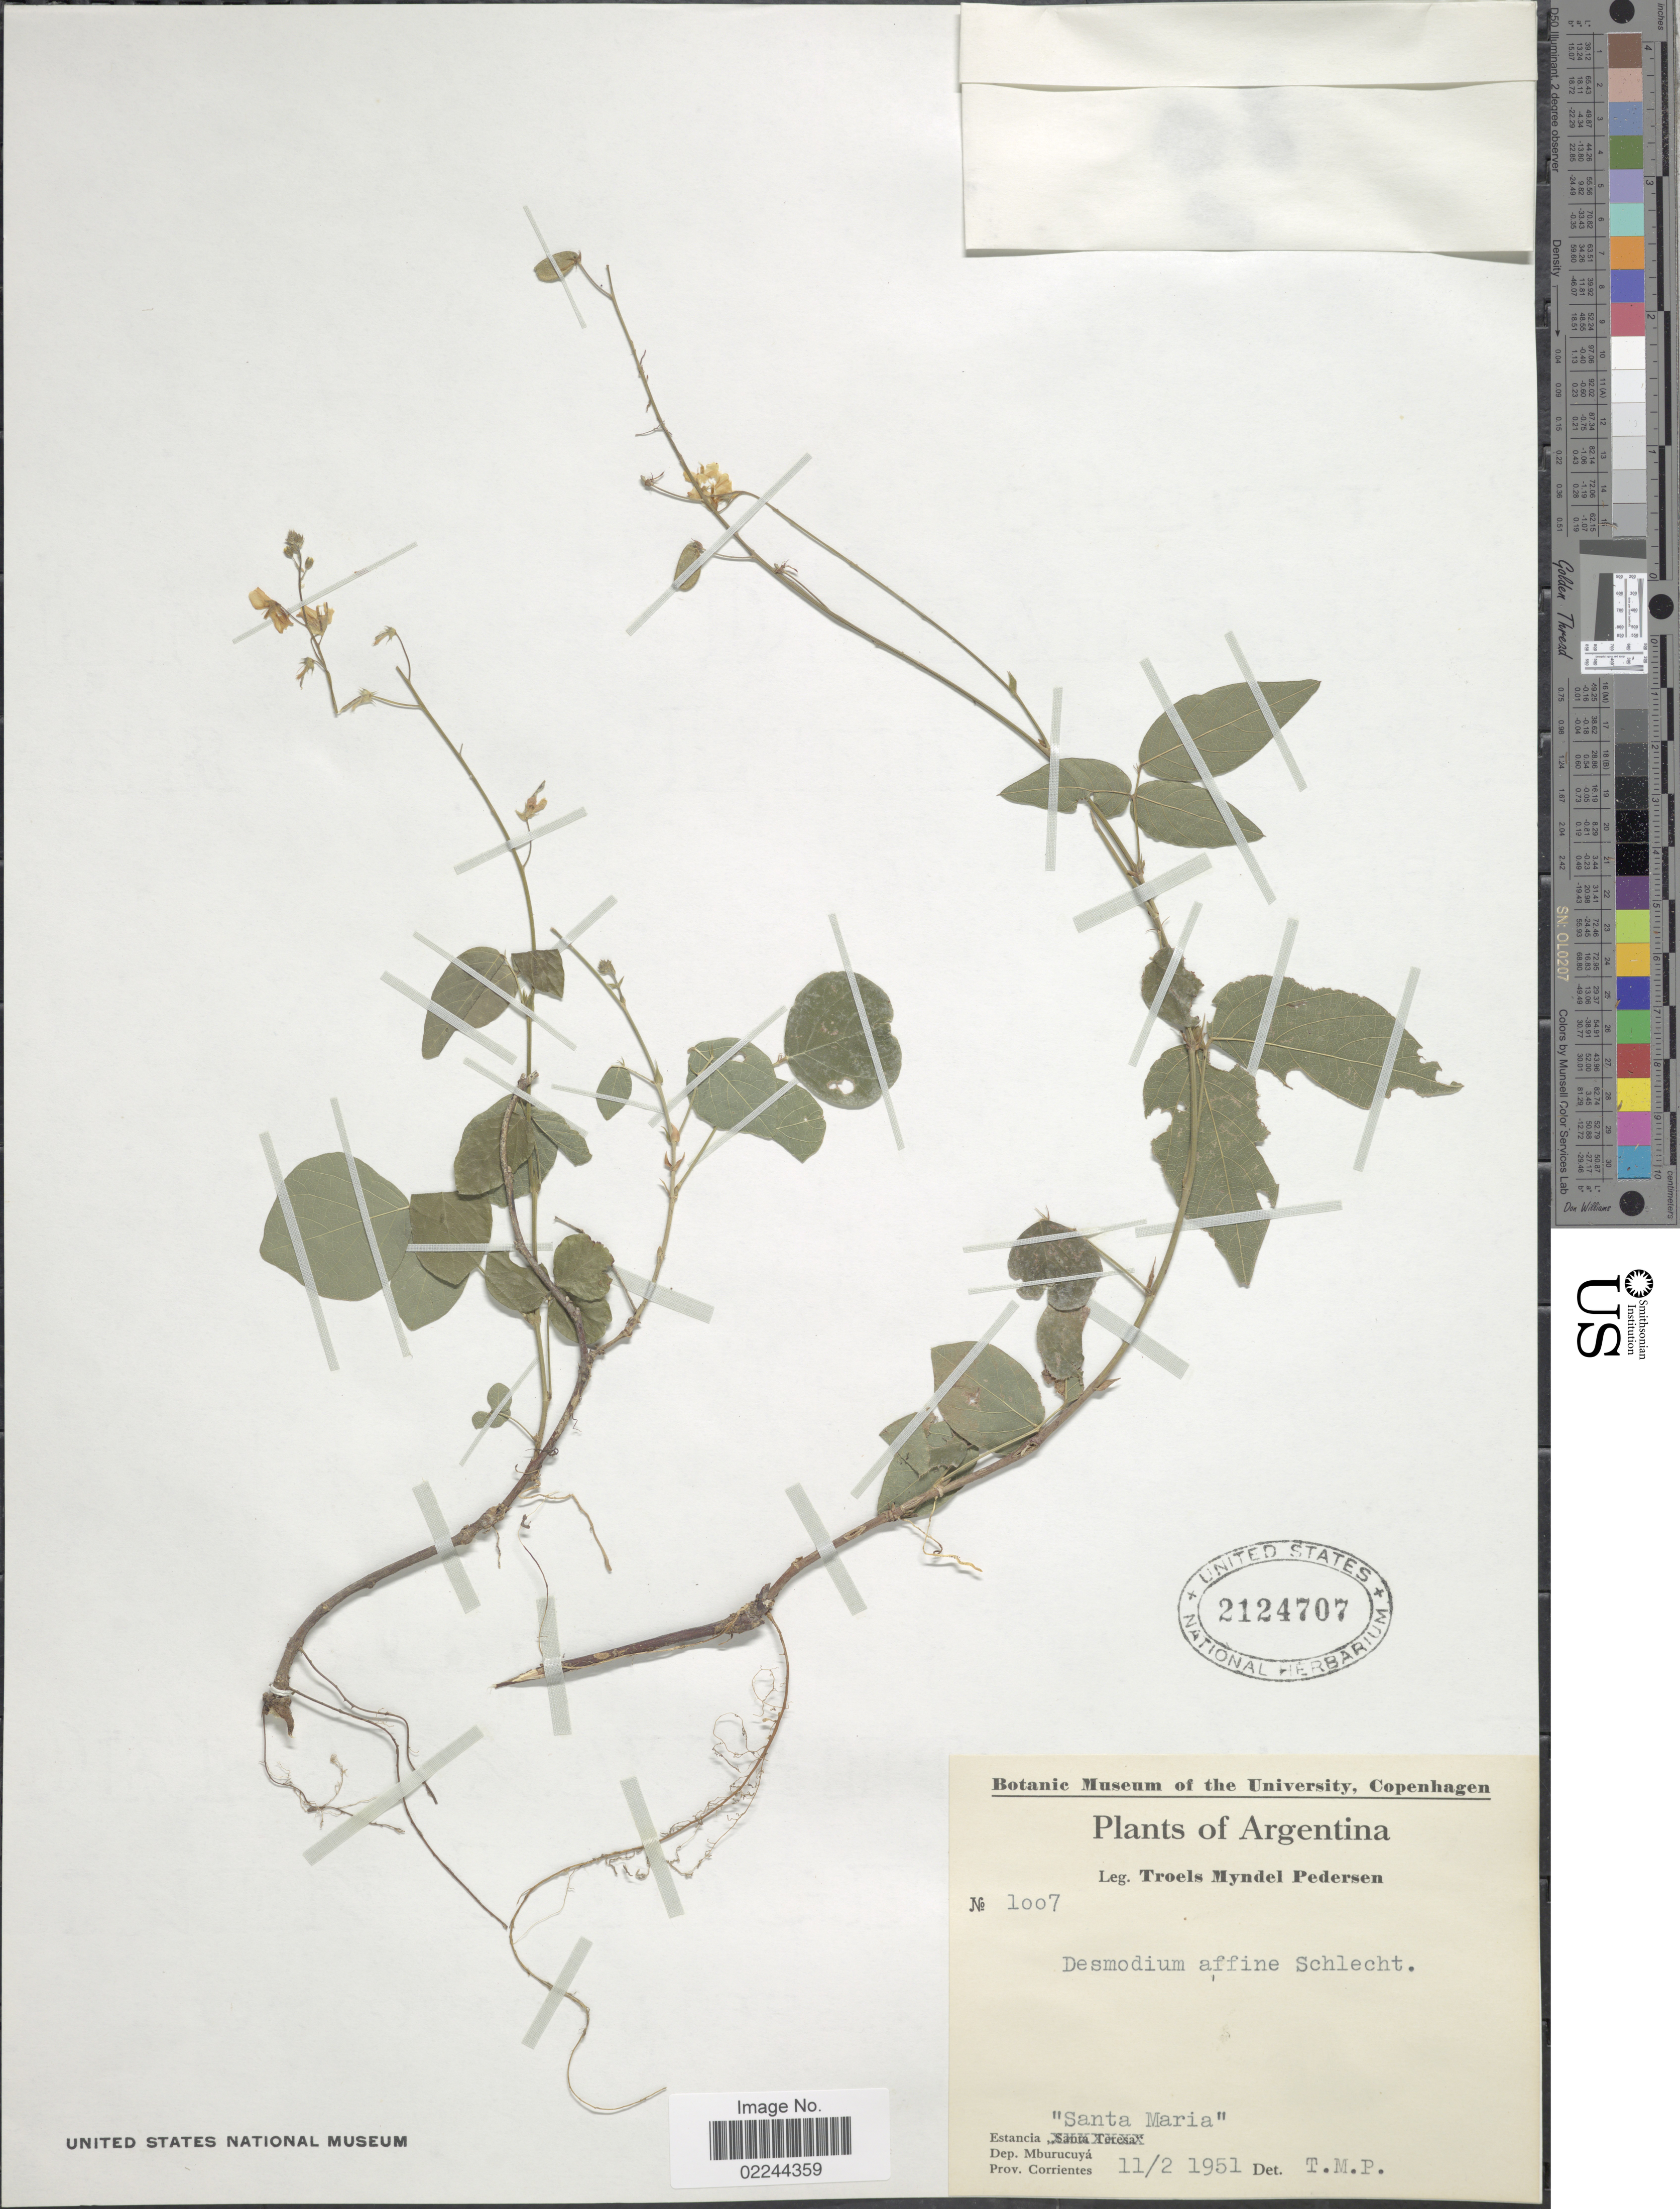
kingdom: Plantae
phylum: Tracheophyta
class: Magnoliopsida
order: Fabales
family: Fabaceae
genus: Desmodium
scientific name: Desmodium affine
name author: Schltdl.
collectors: T. Pederson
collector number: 1007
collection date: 1951-02-11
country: Argentina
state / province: Corrientes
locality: Estancia "Santa Maria". Dep. Mburucuya. Prov. Corrientes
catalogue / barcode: US 2124707